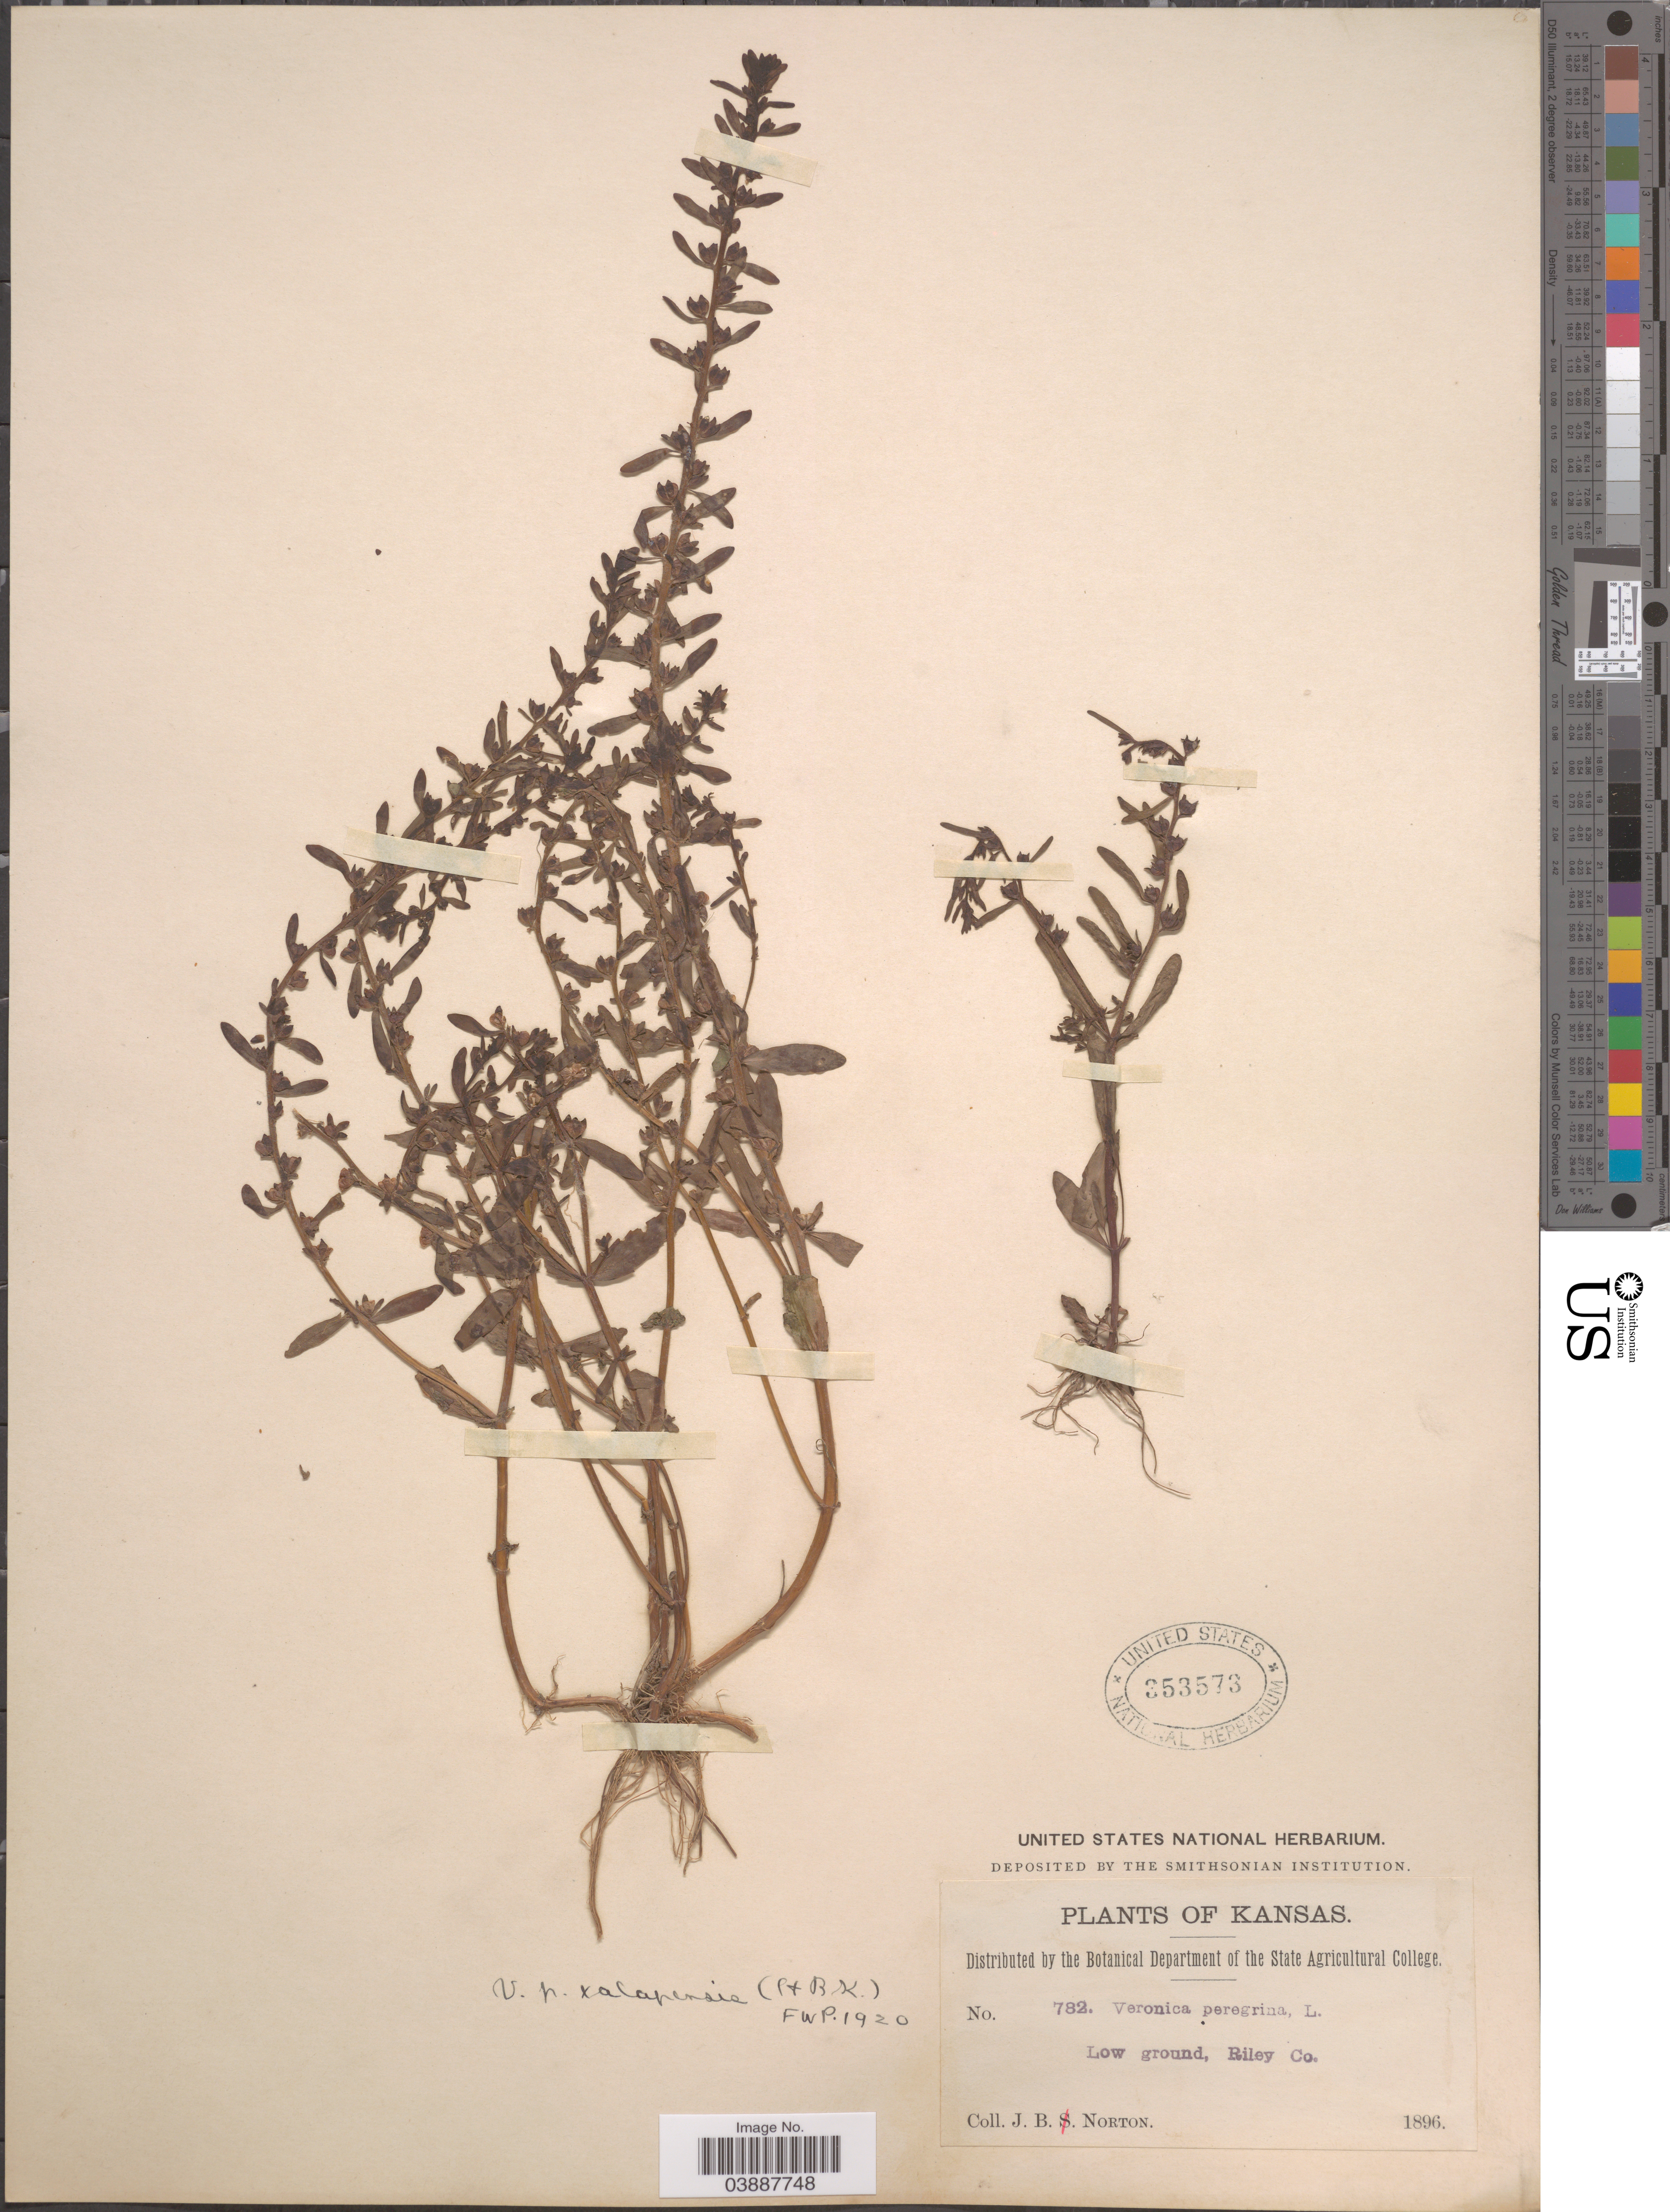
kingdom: Plantae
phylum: Tracheophyta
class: Magnoliopsida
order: Lamiales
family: Plantaginaceae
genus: Veronica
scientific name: Veronica peregrina var. xalapensis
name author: Kunth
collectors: J. B. Norton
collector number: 782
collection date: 1896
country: United States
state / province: Kansas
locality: Riley Co.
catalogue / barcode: US 353573